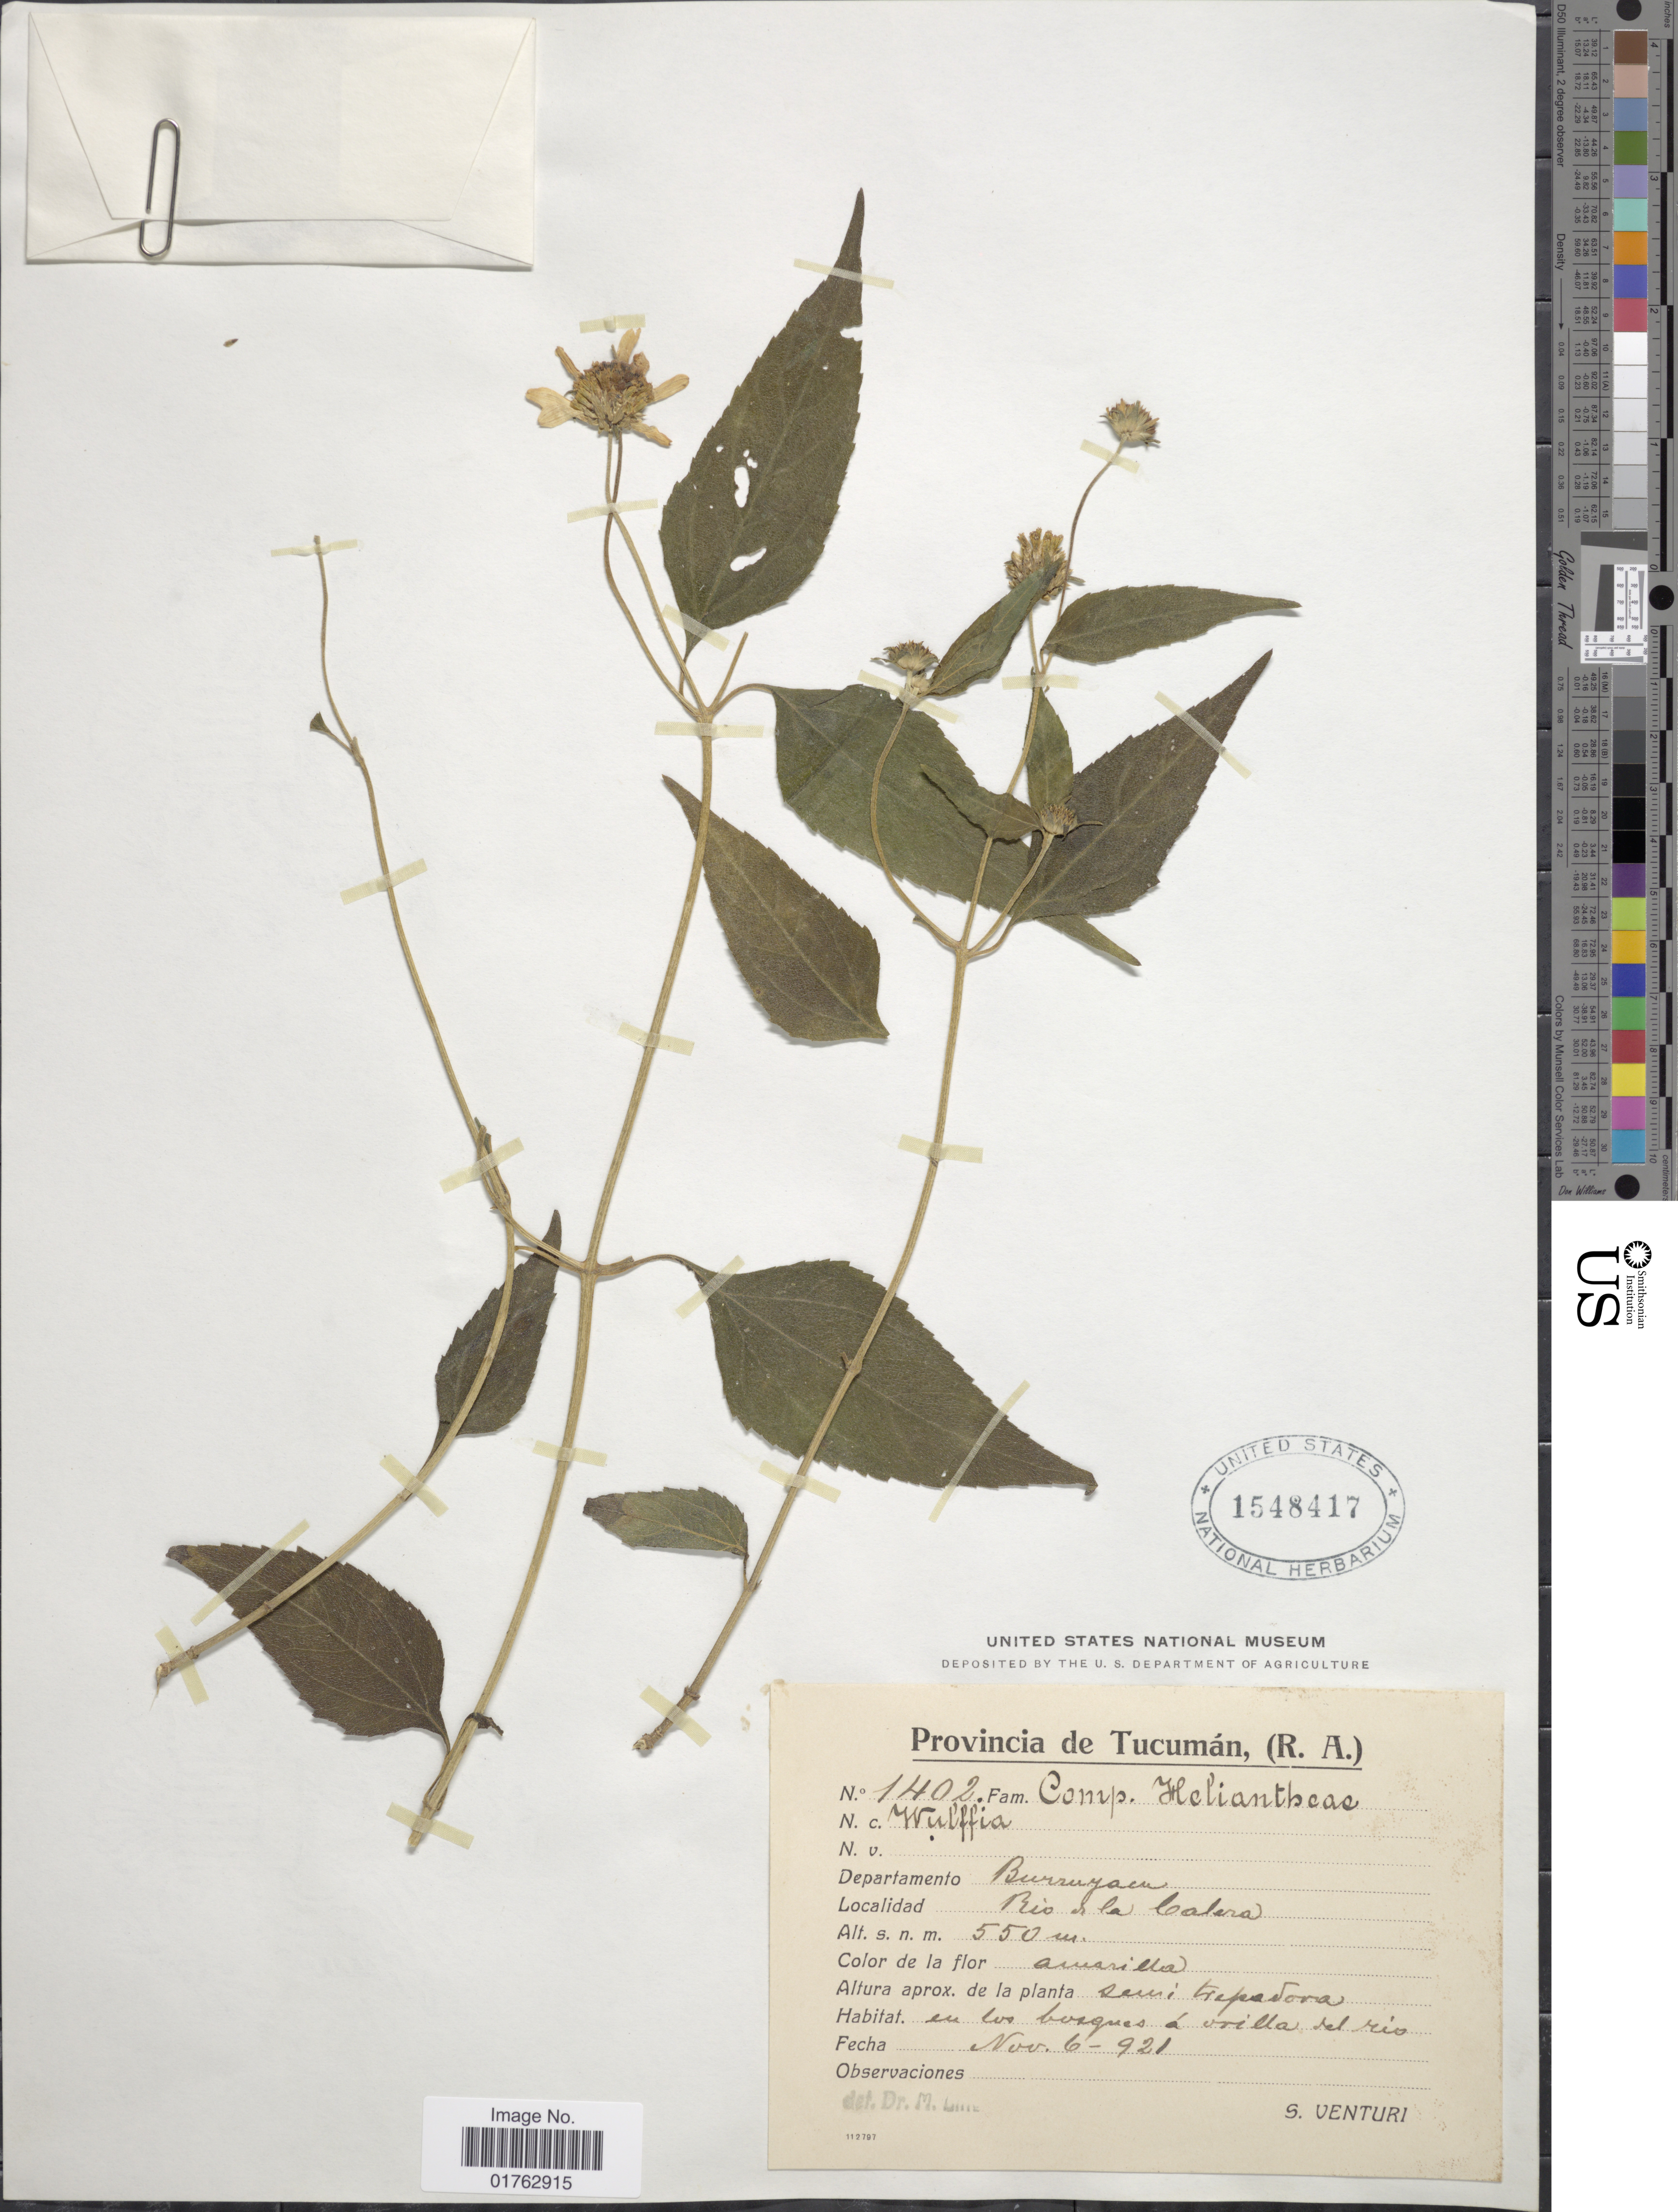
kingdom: Plantae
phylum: Tracheophyta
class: Magnoliopsida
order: Asterales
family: Asteraceae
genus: Wulffia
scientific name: Wulffia sp.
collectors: S. Venturi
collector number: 1402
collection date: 1921-11-06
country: Argentina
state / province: Tucumán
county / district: Burruyacú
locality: Rio de la Calera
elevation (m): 550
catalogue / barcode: US 1548417